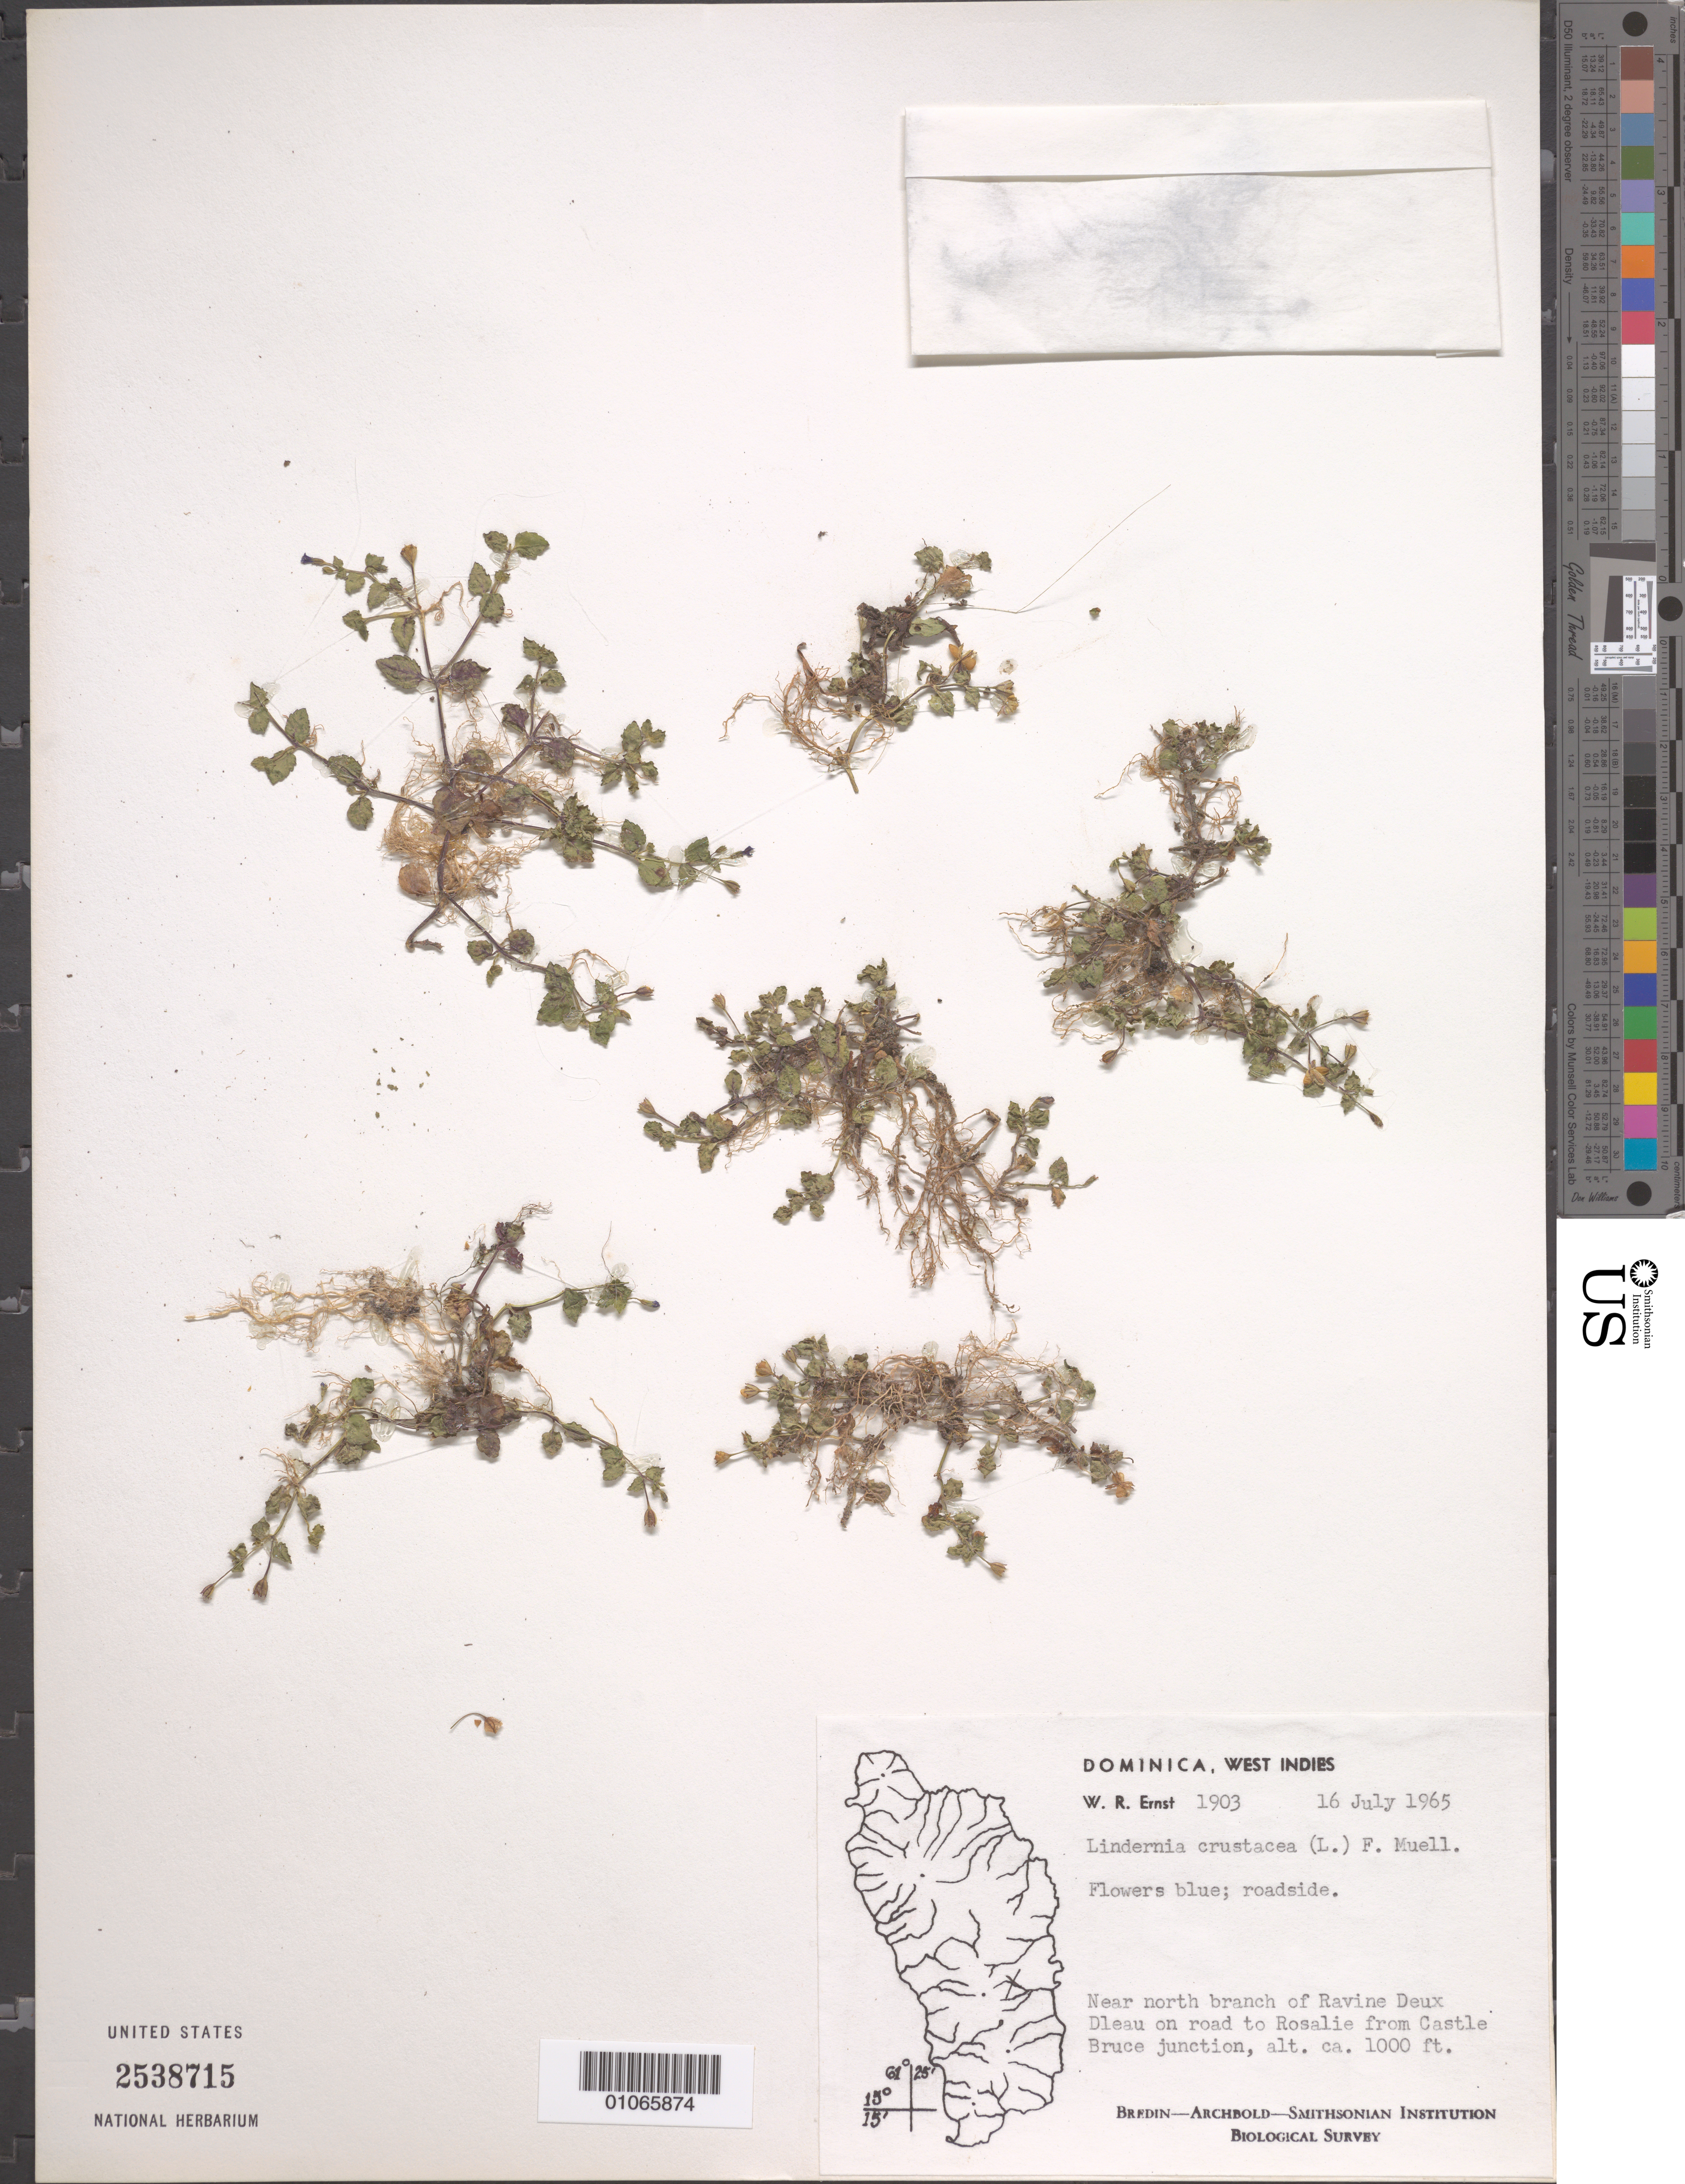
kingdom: Plantae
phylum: Tracheophyta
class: Magnoliopsida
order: Lamiales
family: Linderniaceae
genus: Lindernia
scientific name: Lindernia crustacea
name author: (L.) F. Muell.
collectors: W. R. Ernst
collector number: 1903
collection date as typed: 16 Jul 1965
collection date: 1965-07-16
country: Dominica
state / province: St. David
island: Dominica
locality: Near north branch of Ravine Deux Dleau on road to Rosalie from Castle Bruce junction, roadside.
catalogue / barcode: US 2538715